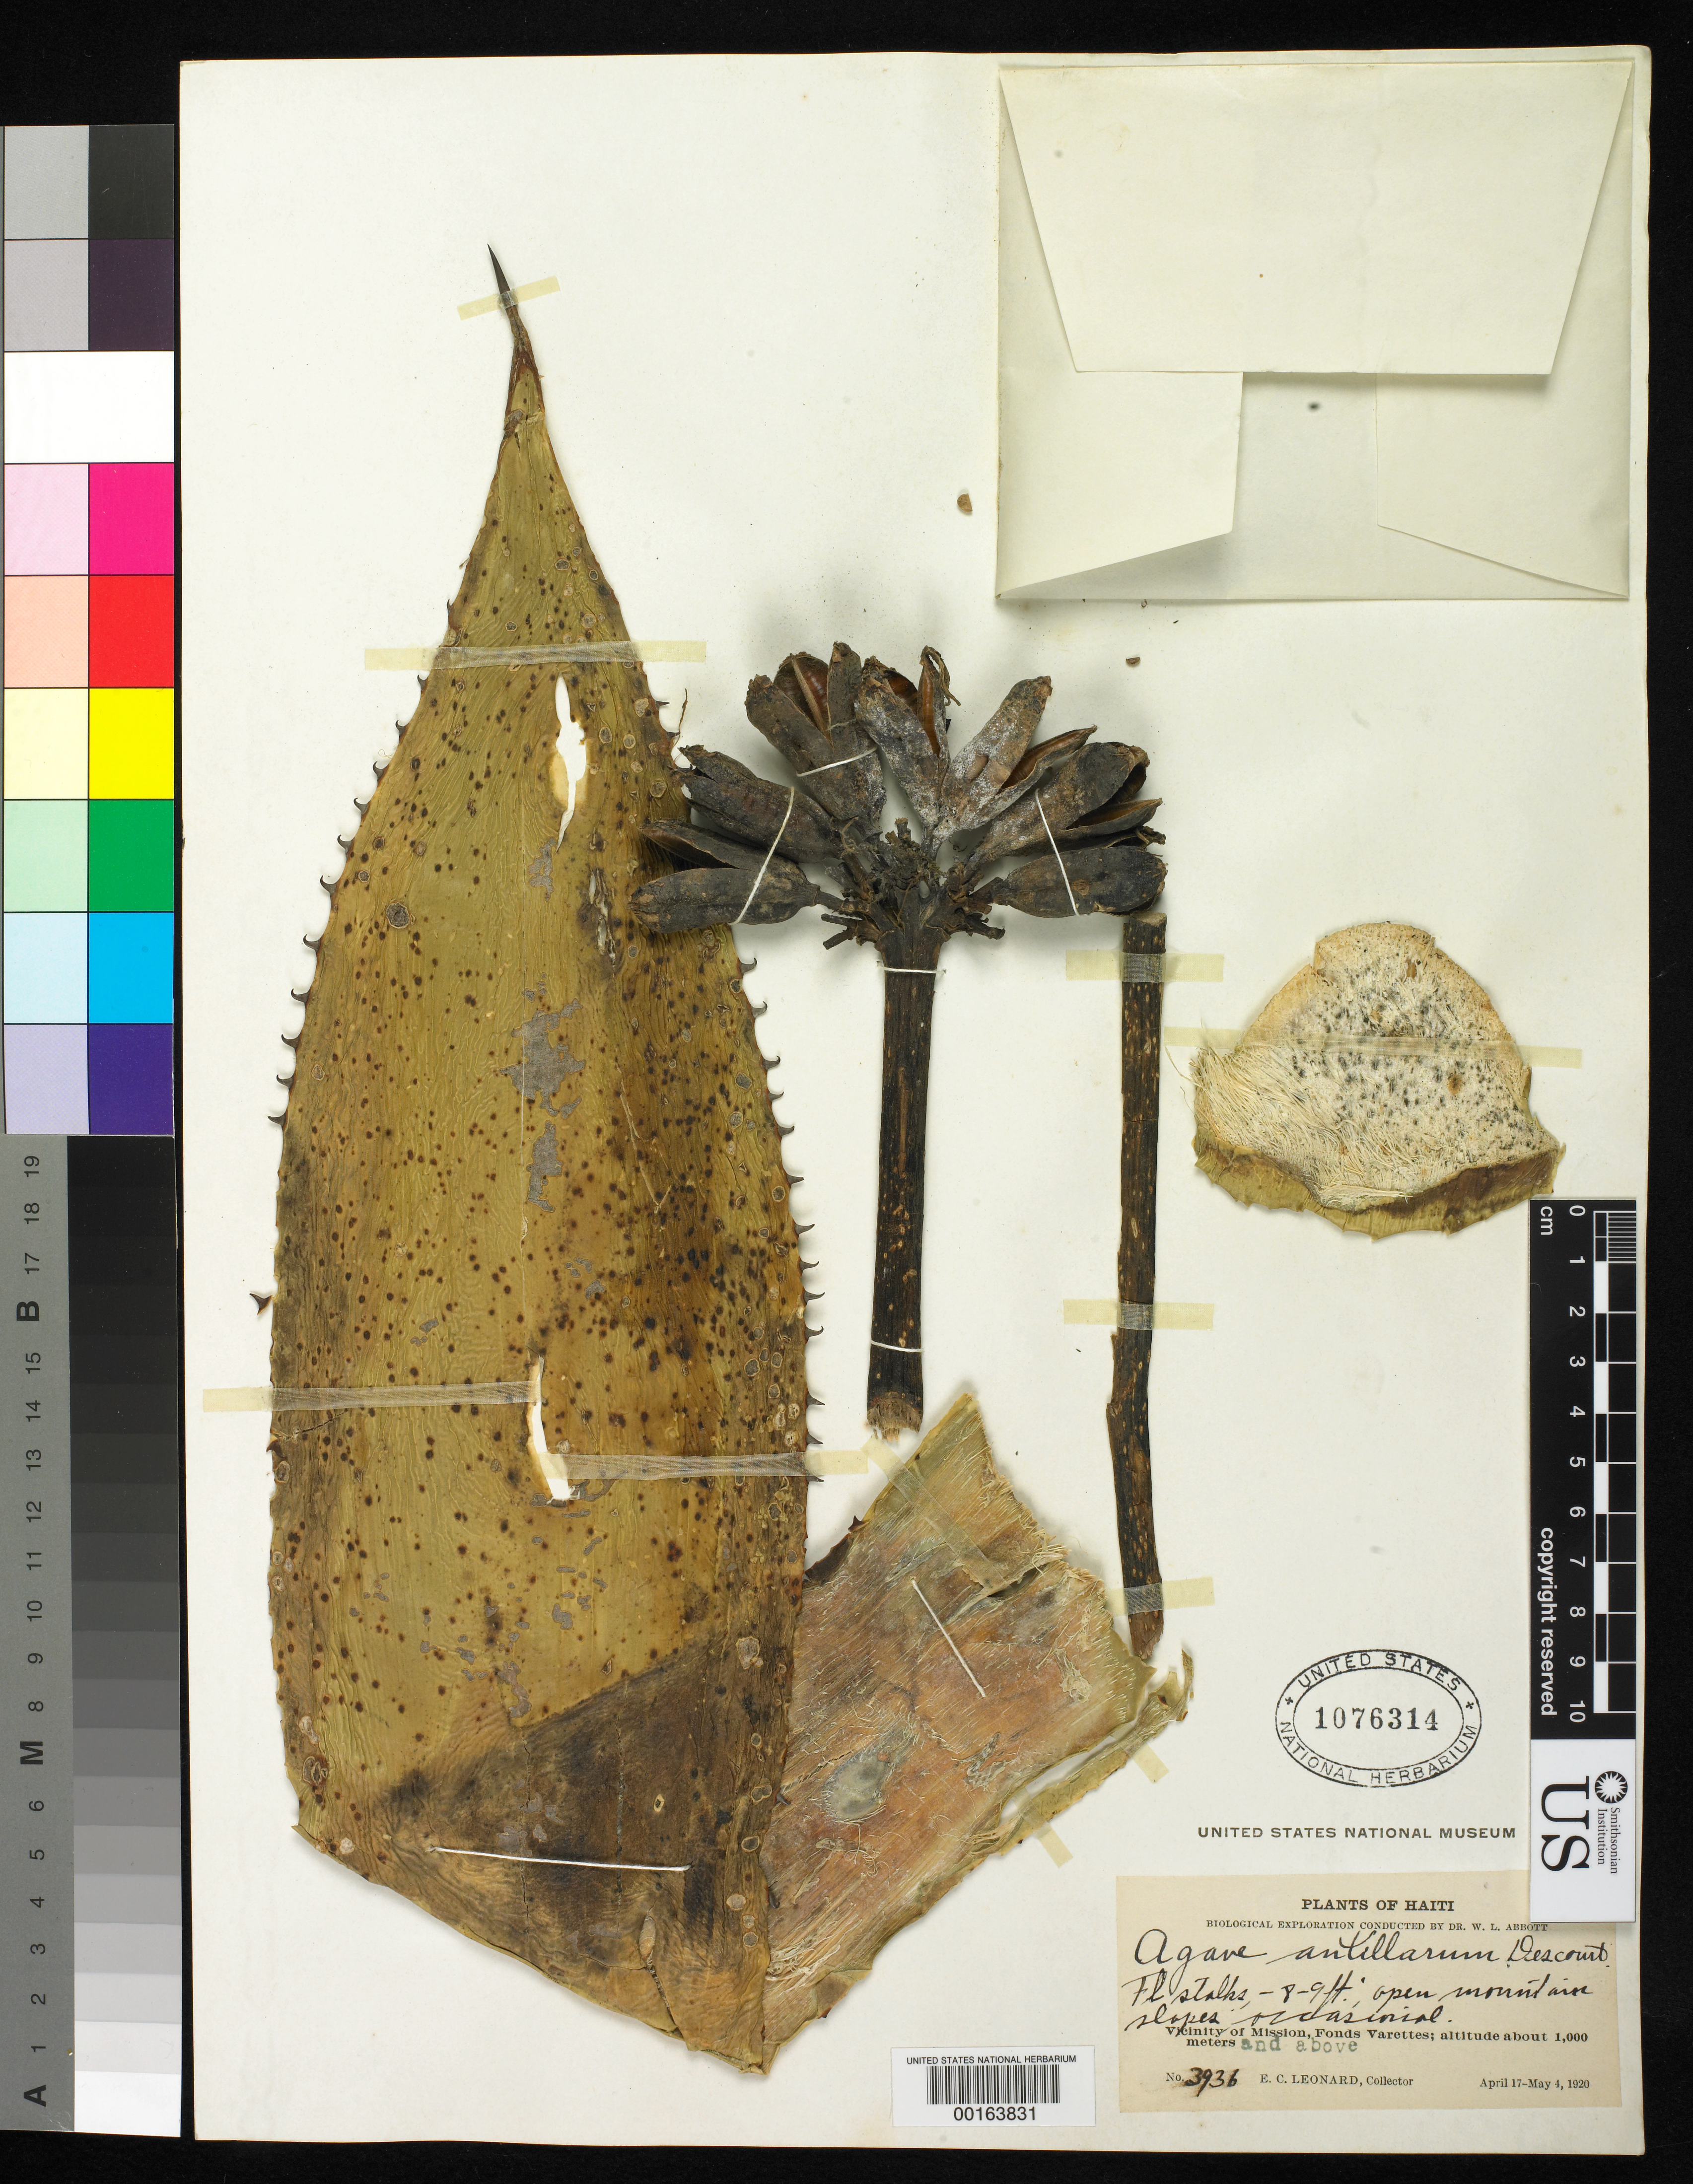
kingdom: Plantae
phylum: Tracheophyta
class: Liliopsida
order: Asparagales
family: Asparagaceae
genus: Agave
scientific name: Agave antillarum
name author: Descourt.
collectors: E. C. Leonard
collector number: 3936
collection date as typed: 17 Apr 1920 to 04 May 1920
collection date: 1920-04-17/1920-05-04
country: Haiti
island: Hispaniola Island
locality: Vicinity of mission, fonds varettes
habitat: Open mountain slopes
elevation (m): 1000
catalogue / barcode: US 1076314